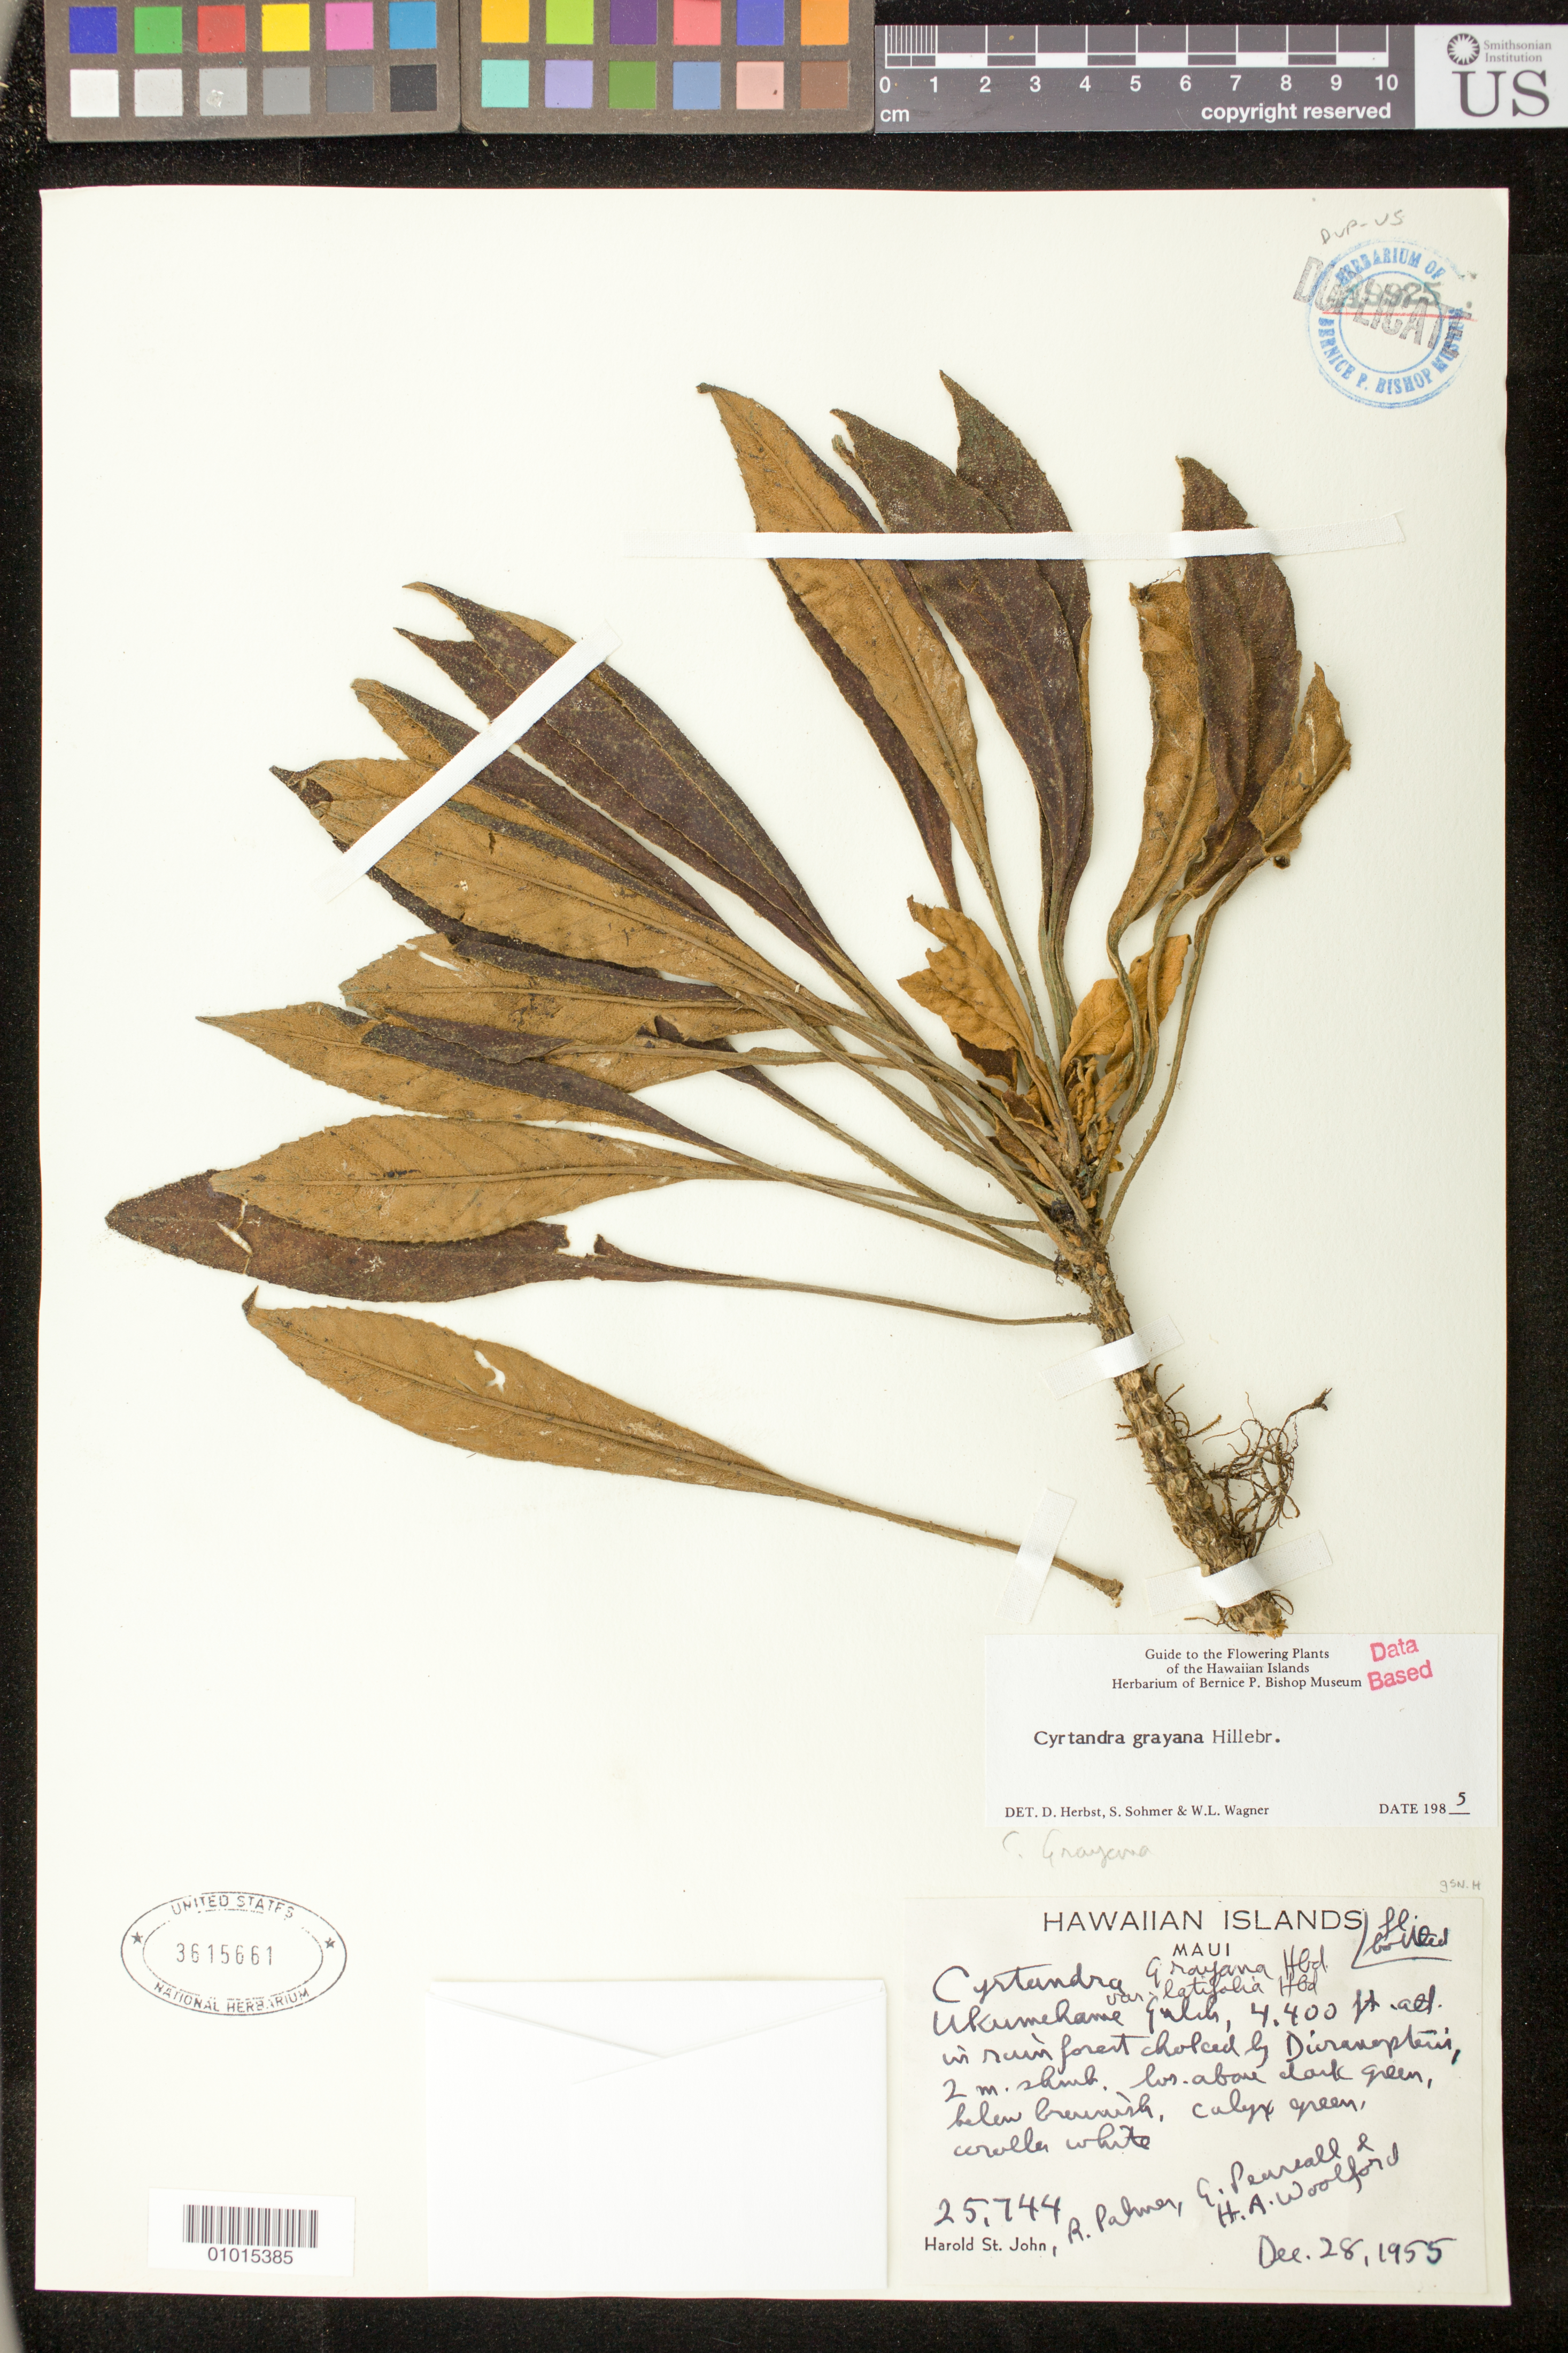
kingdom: Plantae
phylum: Tracheophyta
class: Magnoliopsida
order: Lamiales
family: Gesneriaceae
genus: Cyrtandra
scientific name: Cyrtandra grayana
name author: Hillebr.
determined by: Herbst, D. R.; Sohmer, S. H.; Wagner, W. L.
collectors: H. St. John, R. Palmer, G. Peureall & H. Woolford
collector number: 25744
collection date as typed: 28 Dec 1955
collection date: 1955-12-28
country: United States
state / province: Hawaii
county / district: Maui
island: Maui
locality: Ukumehame Gulch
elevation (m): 1341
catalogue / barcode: US 3615661